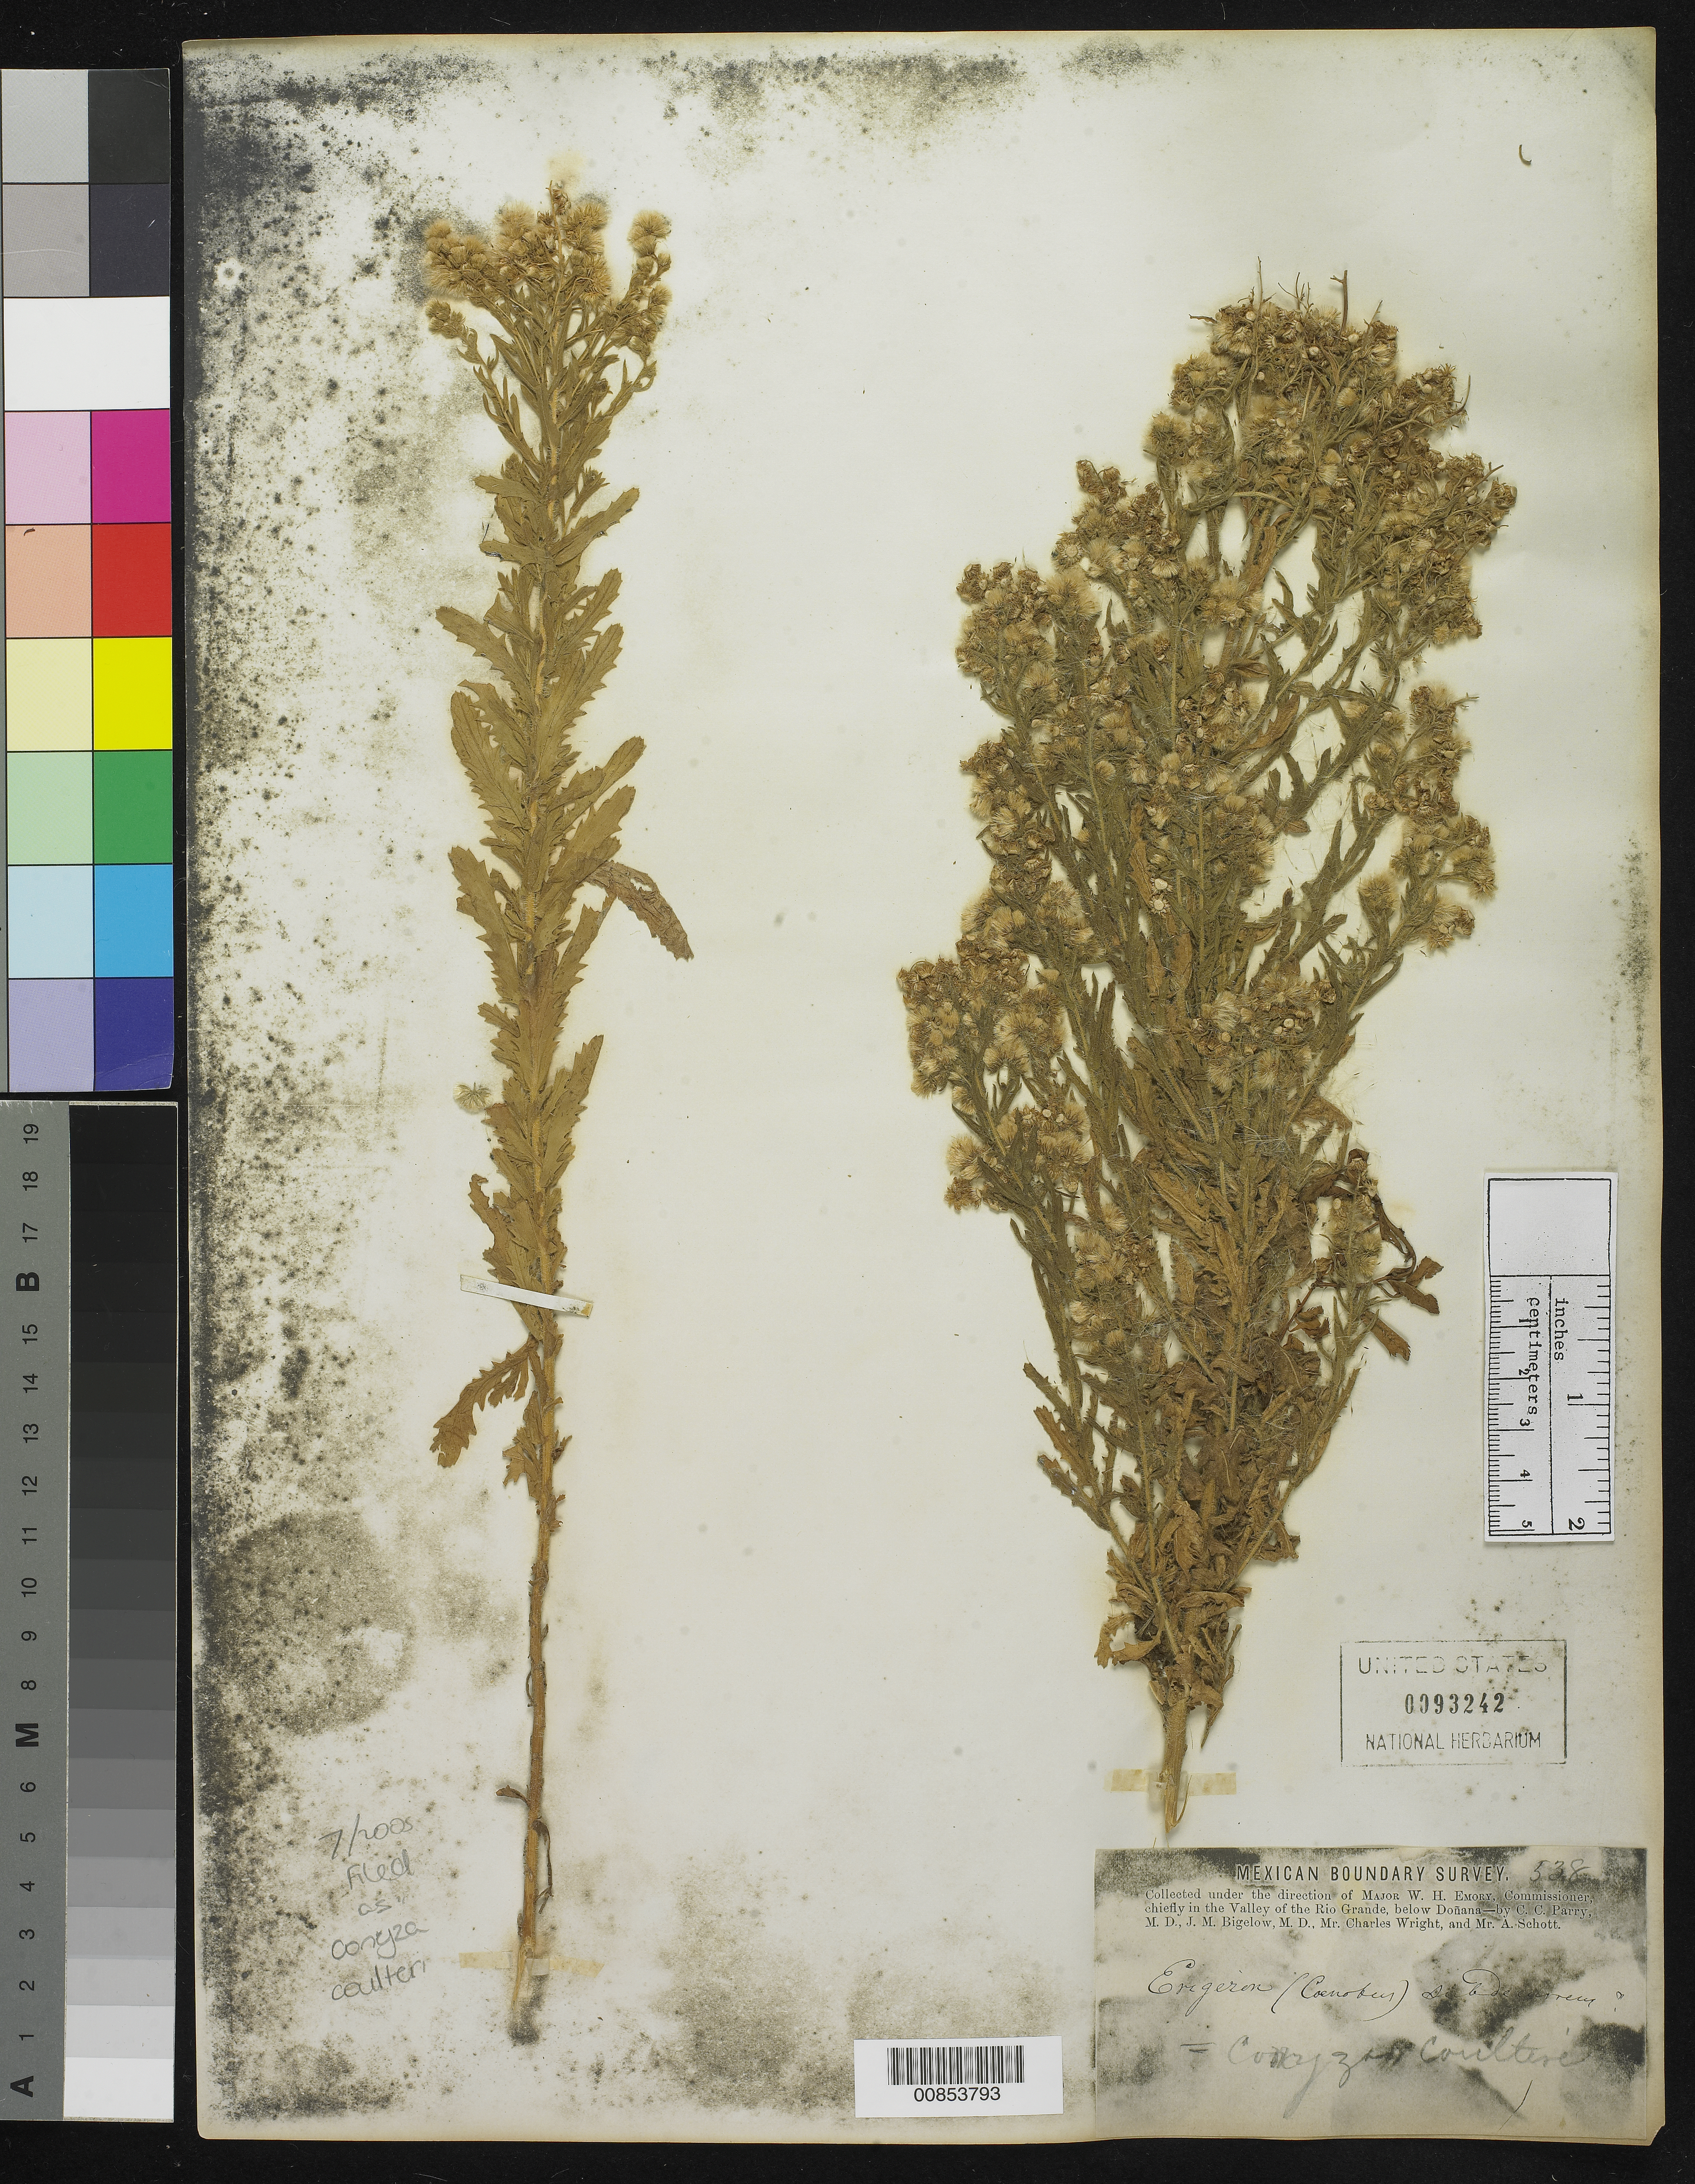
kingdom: Plantae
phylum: Tracheophyta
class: Magnoliopsida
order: Asterales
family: Asteraceae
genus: Conyza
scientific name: Conyza coulteri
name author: A. Gray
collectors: C. C. Parry, J. M. Bigelow, C. Wright & A. C. V. Schott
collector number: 538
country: United States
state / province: New Mexico / Texas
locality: Valley of the Rio Grande, below Doñana.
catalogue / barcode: US 93242